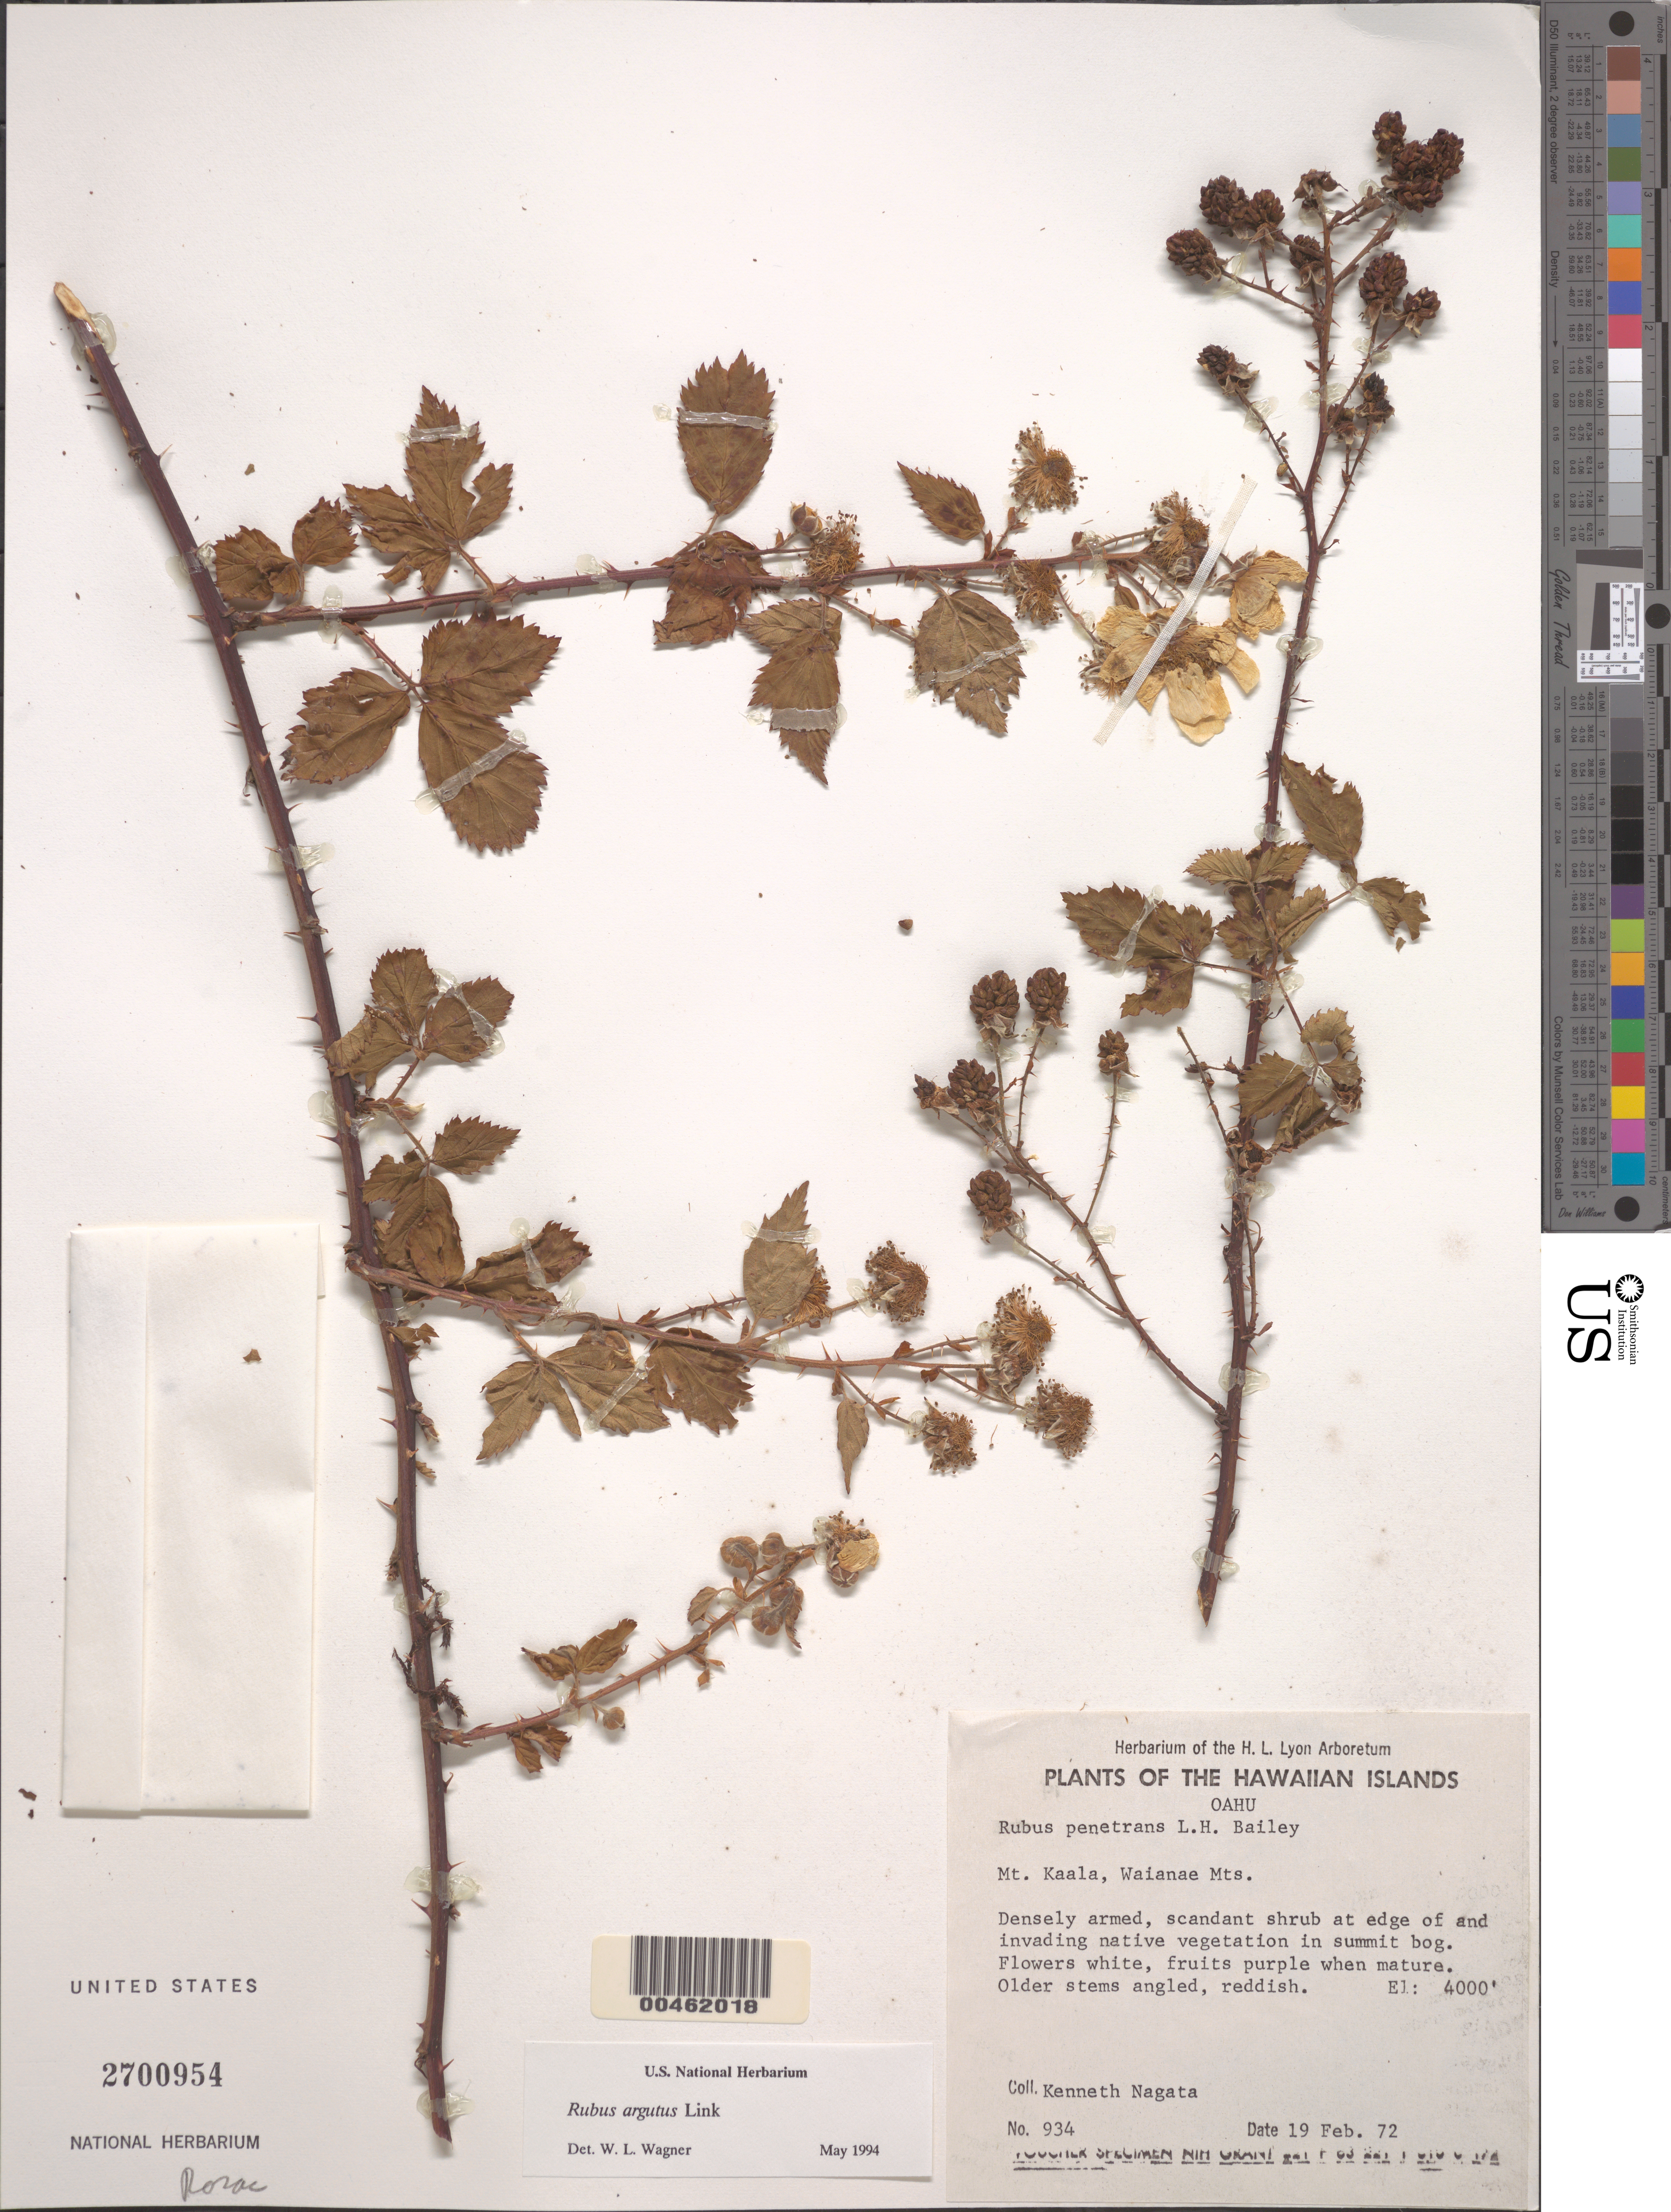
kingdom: Plantae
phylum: Tracheophyta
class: Magnoliopsida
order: Rosales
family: Rosaceae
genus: Rubus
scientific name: Rubus argutus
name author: Link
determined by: Wagner, W. L., (BOT), Smithsonian Institution - National Museum of Natural History (UNITED STATES)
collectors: K. Nagata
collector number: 934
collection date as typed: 19 Feb 1972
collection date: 1972-02-19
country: United States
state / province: Hawaii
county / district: Honolulu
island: Oahu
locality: Mt. Kaala, Waianae Mts.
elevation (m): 1219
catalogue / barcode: US 2700954